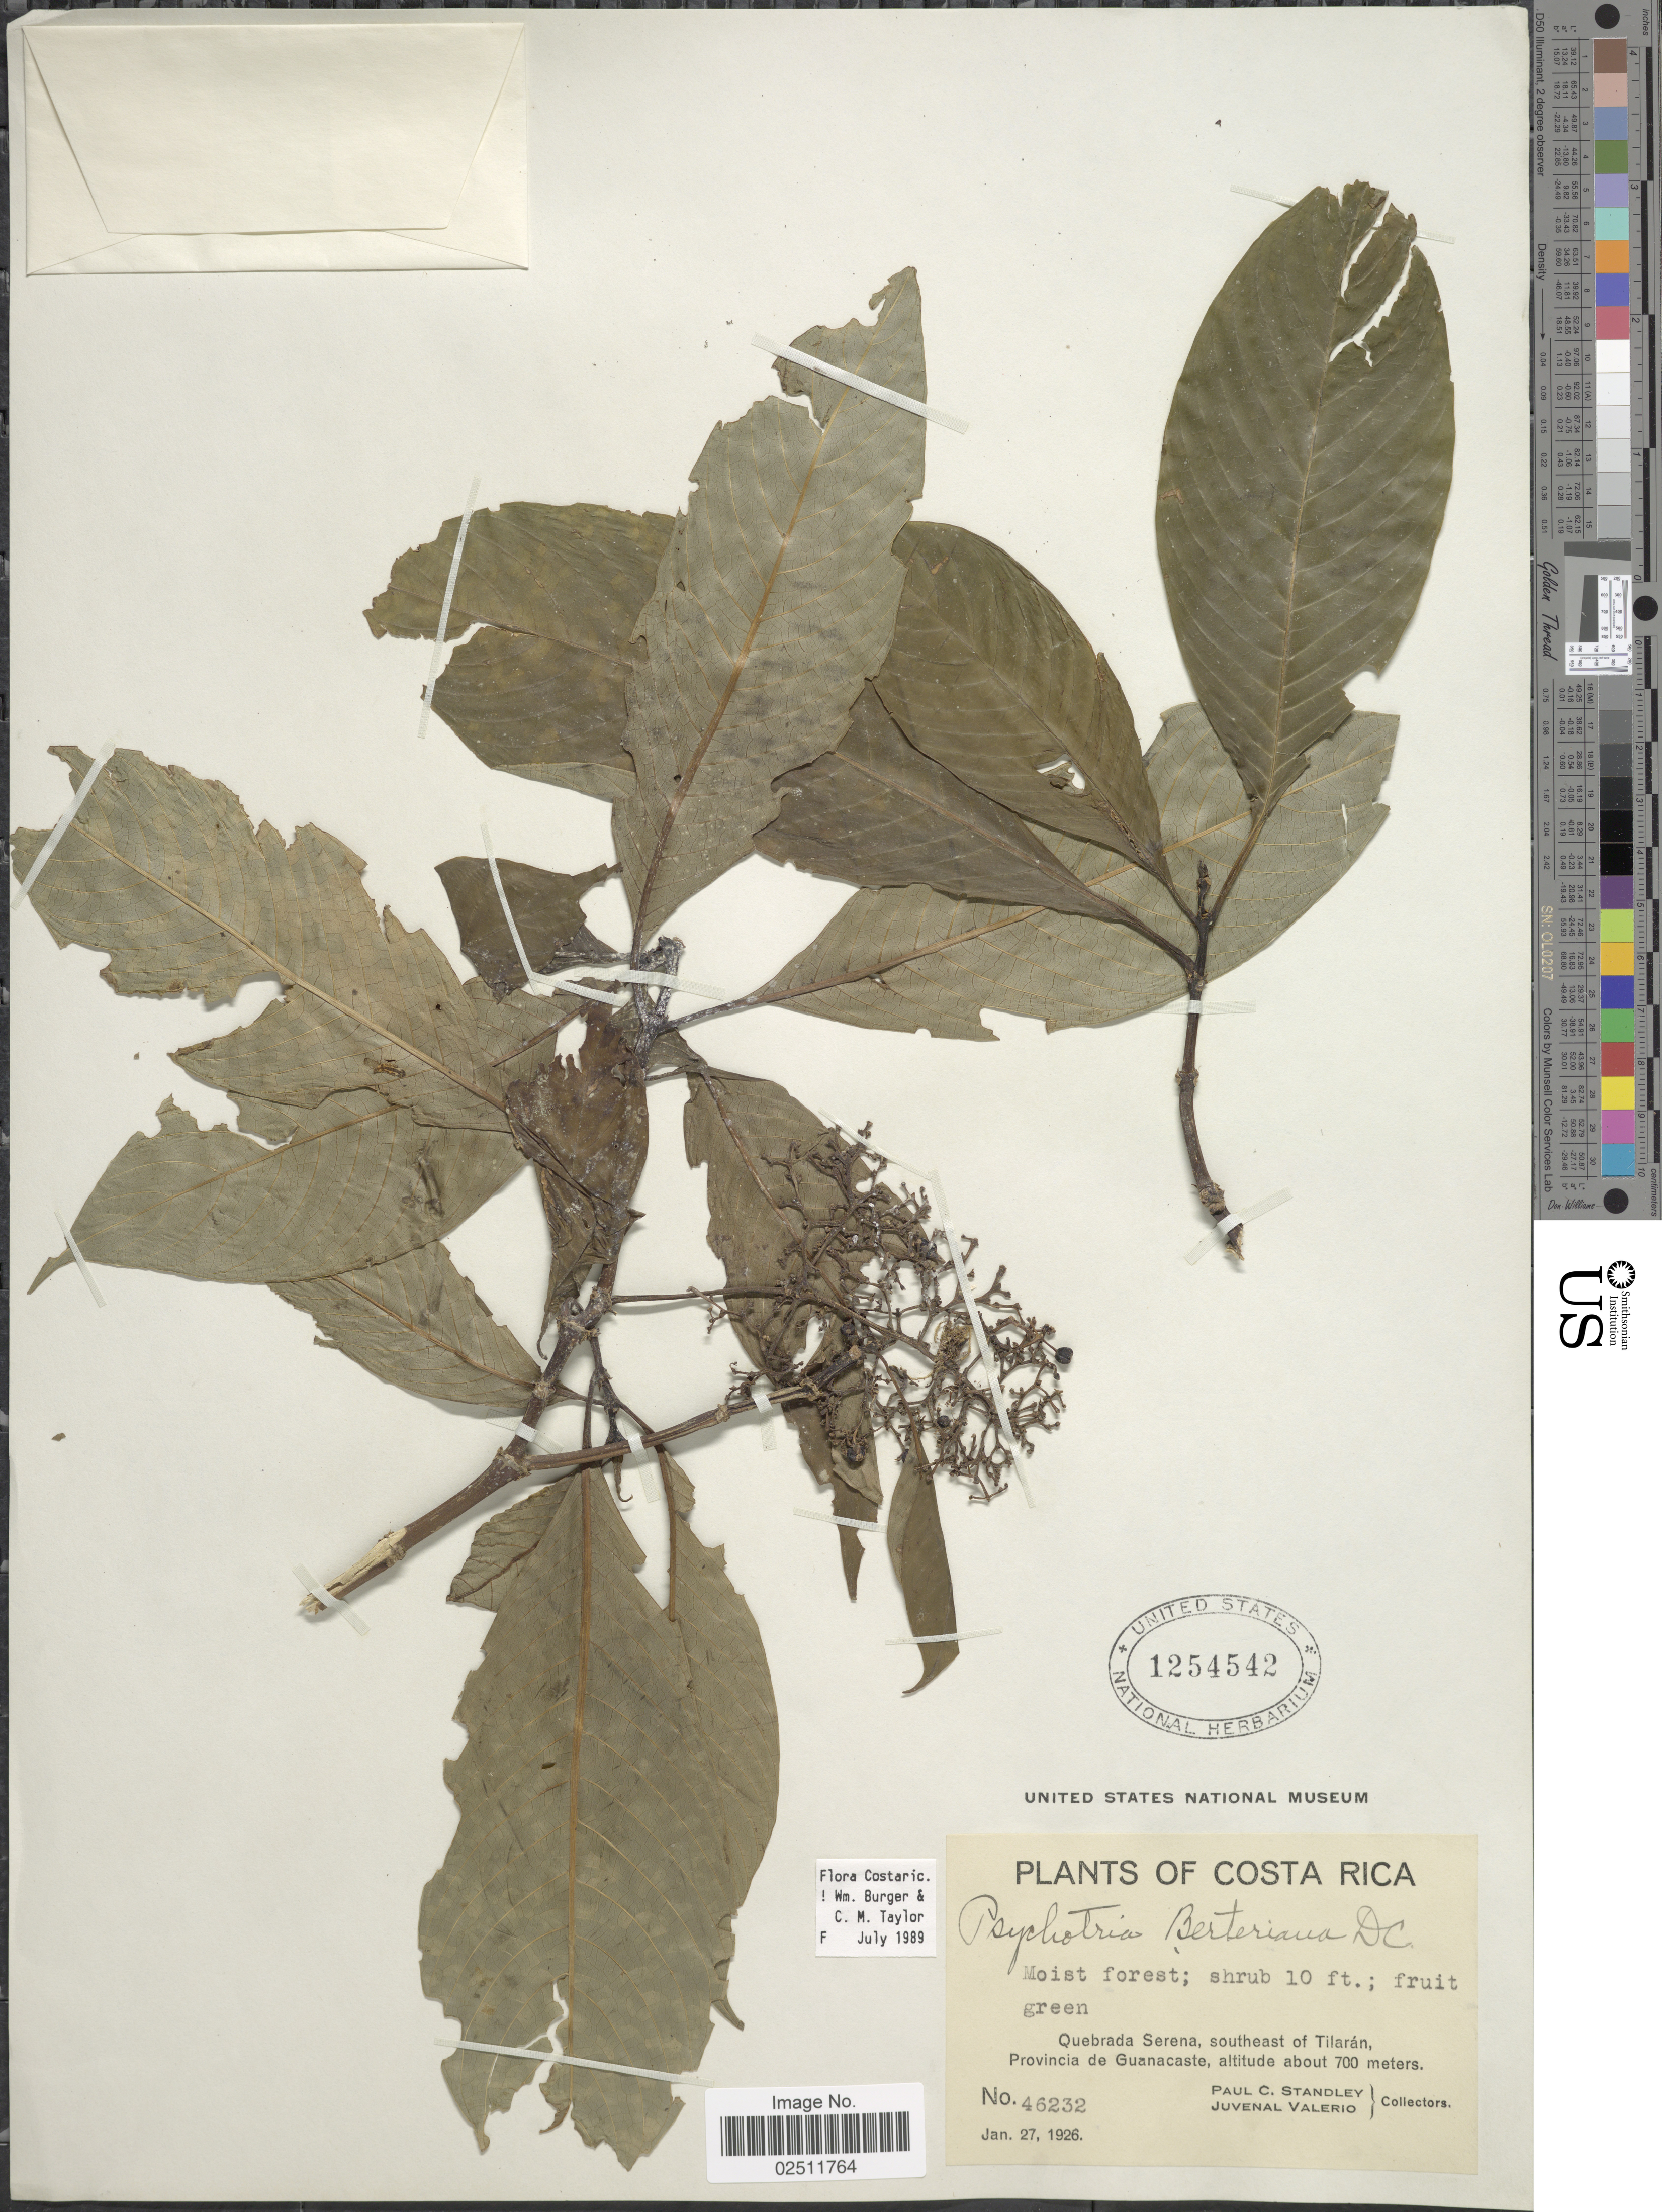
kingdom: Plantae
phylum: Tracheophyta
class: Magnoliopsida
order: Gentianales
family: Rubiaceae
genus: Psychotria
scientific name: Psychotria berteroana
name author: DC.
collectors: P. C. Standley & J. Valerio R.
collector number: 46232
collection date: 1926-01-27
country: Costa Rica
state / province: Guanacaste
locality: Quebrada Serena, southeast of Tilarán.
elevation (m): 700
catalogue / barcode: US 1254542